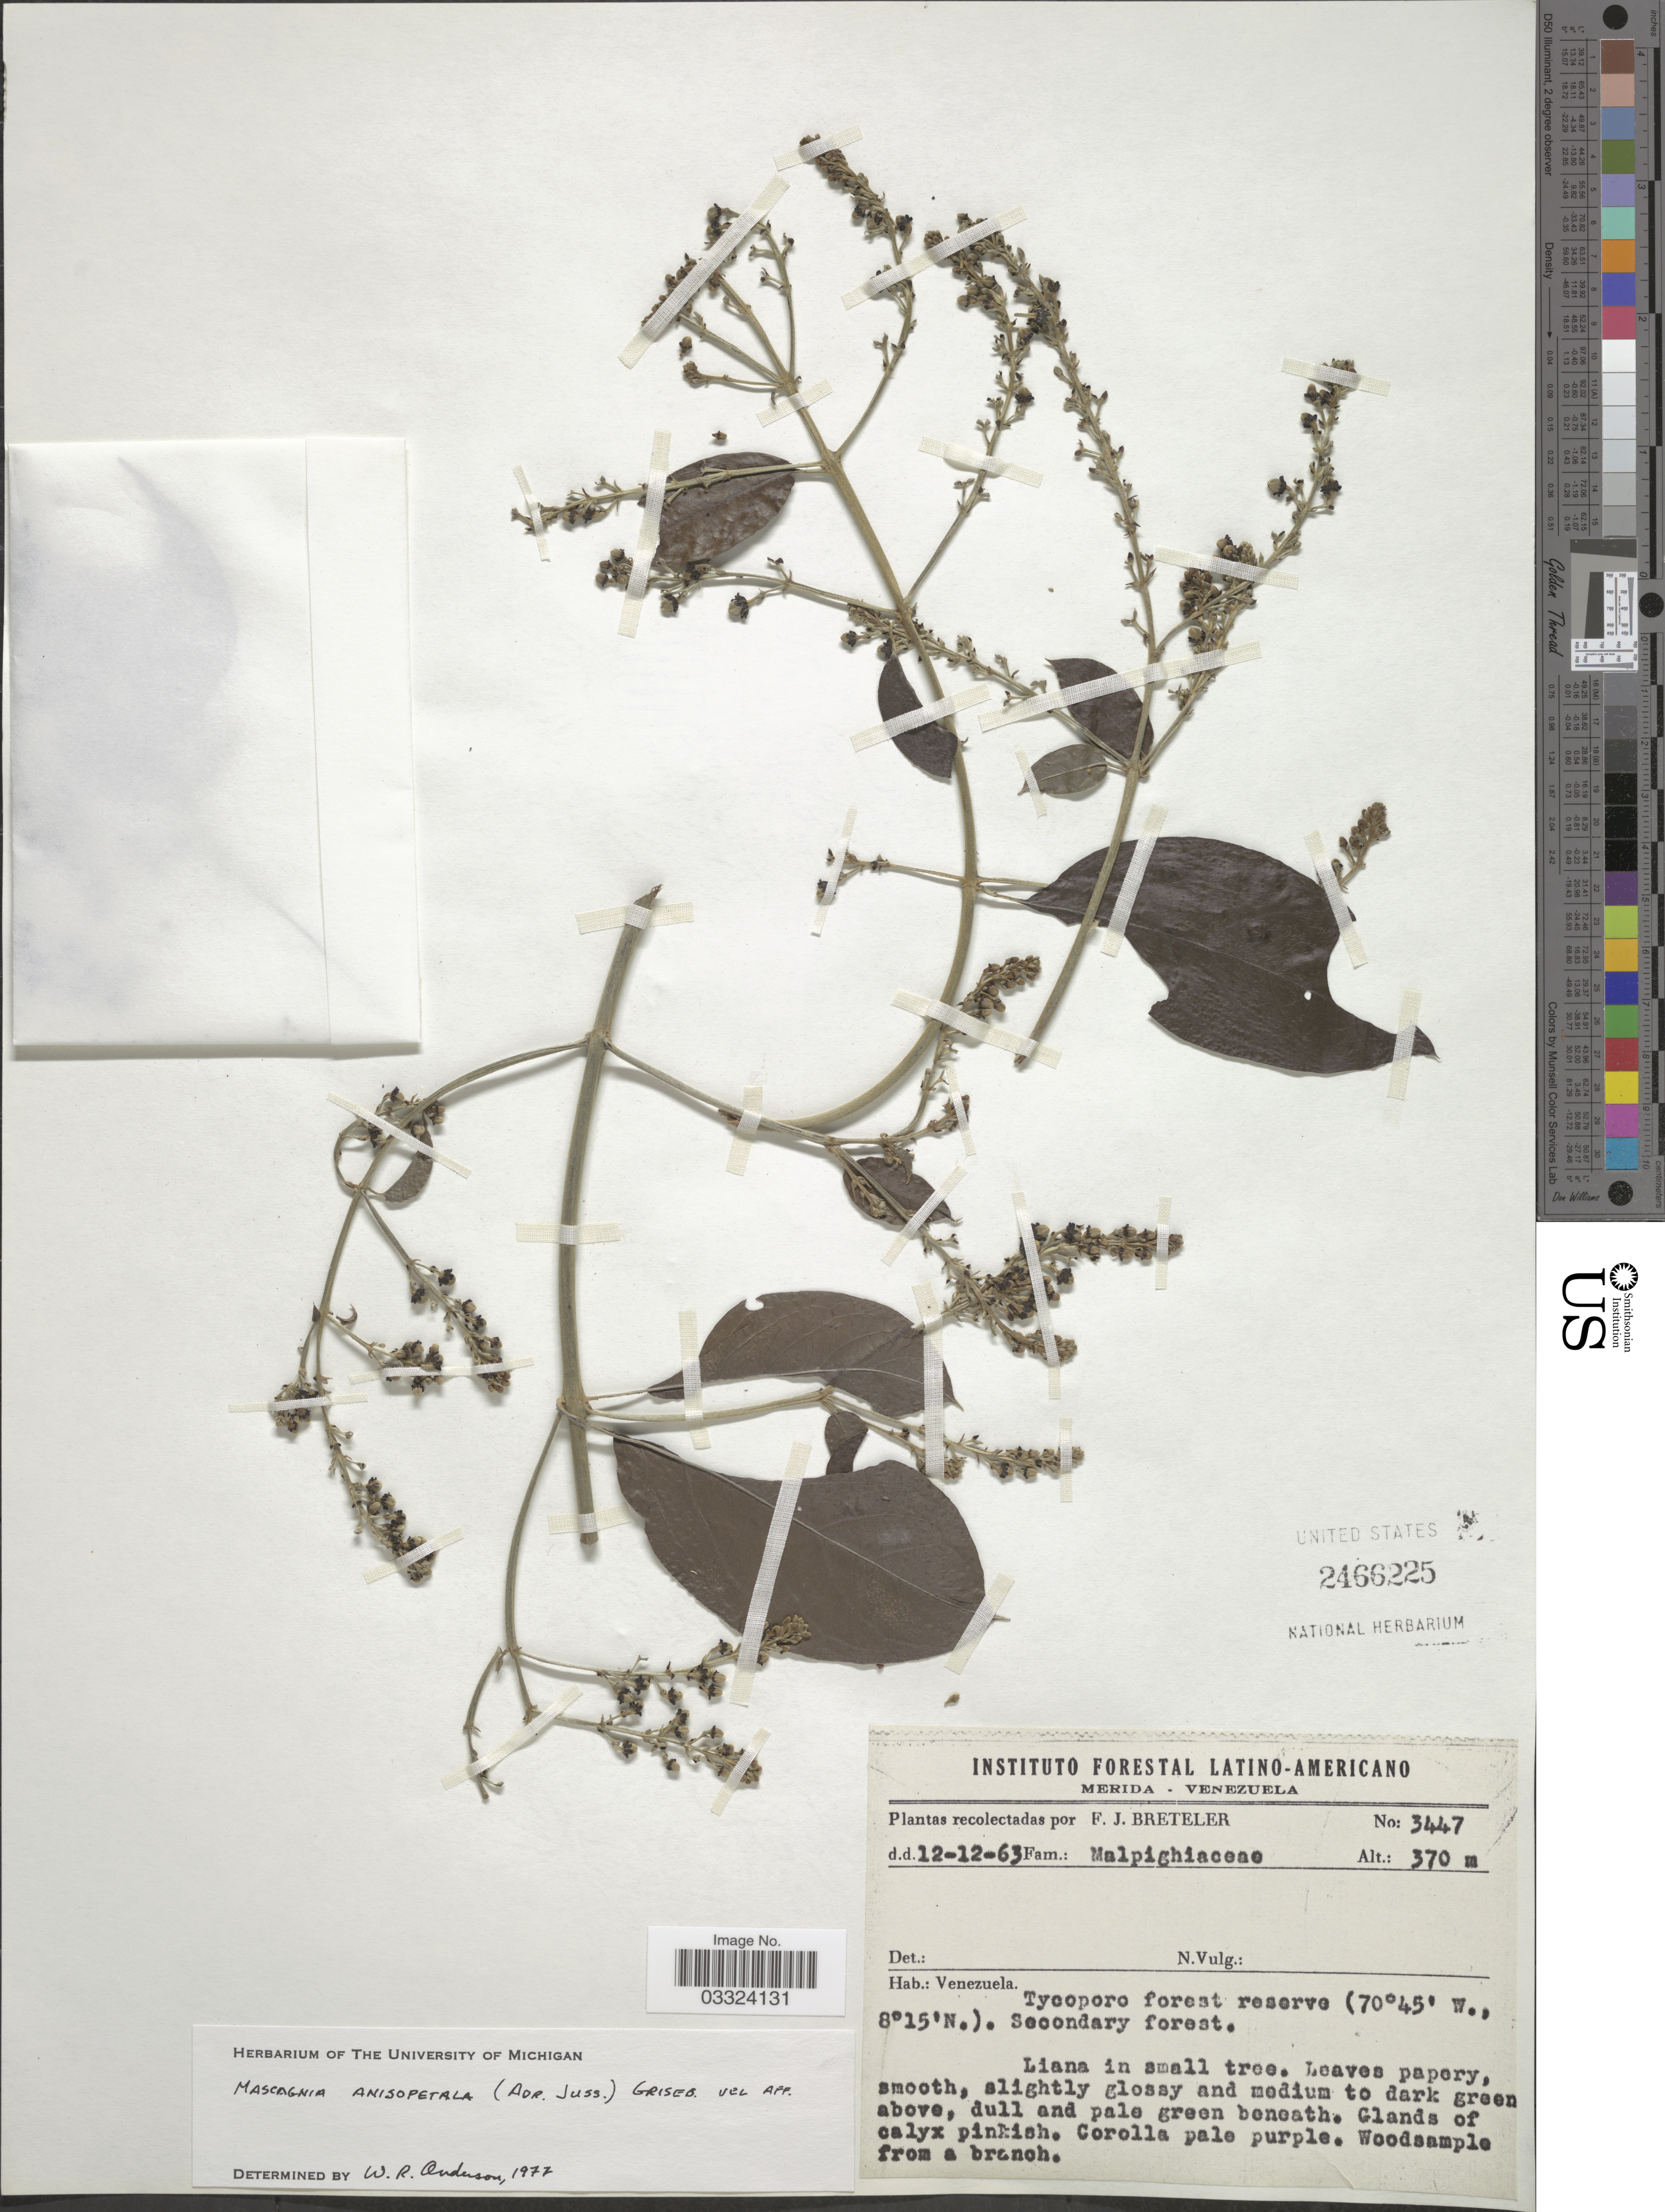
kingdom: Plantae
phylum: Tracheophyta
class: Magnoliopsida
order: Malpighiales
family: Malpighiaceae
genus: Alicia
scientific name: Alicia anisopetala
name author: (A. Juss.) W.R. Anderson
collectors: F. J. Breteler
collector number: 3447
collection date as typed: Transcribed d/m/y: 12/12/63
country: Venezuela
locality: Tycoporo forest reserve. Secondary forest.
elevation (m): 370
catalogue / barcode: US 2466225